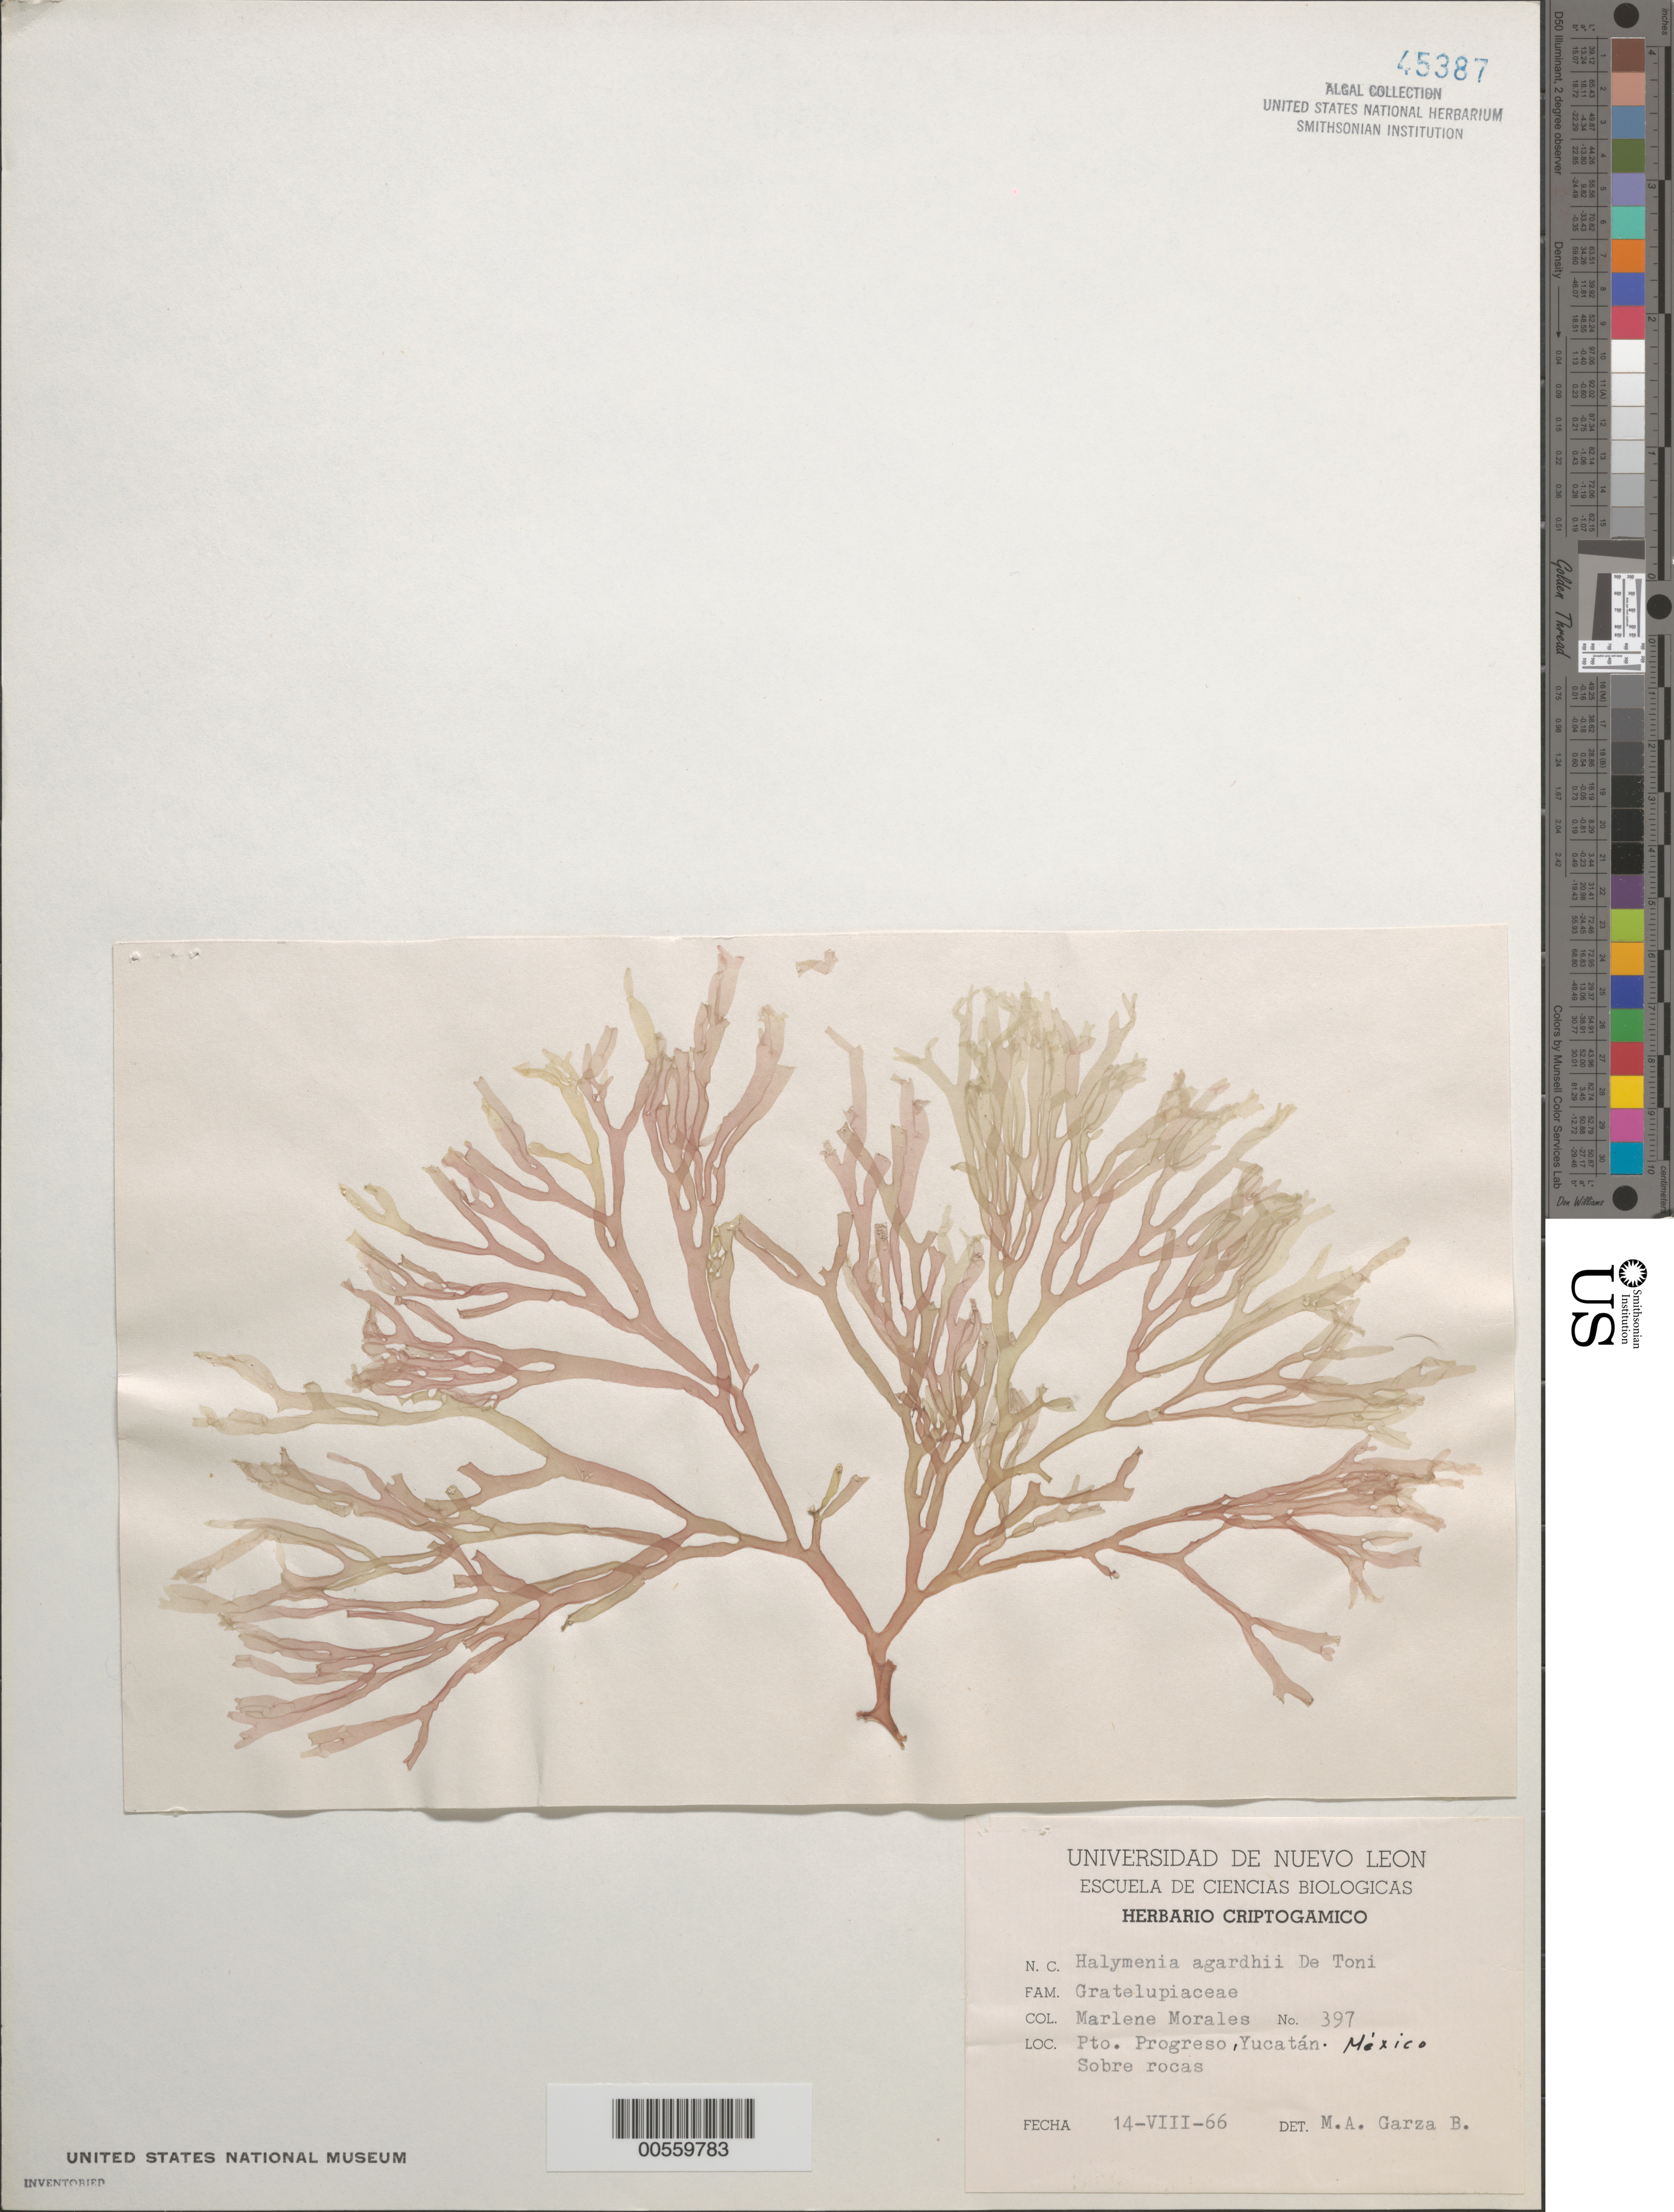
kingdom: Plantae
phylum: Rhodophyta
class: Florideophyceae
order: Sebdeniales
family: Sebdeniaceae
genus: Sebdenia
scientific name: Sebdenia flabellata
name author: (J. Agardh) P.G. Parkinson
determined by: Algae name updating Project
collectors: M. Morales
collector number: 397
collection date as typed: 14 Aug 1966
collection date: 1966-08-14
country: Mexico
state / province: Yucatan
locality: Puerto Progreso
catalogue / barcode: US 45387